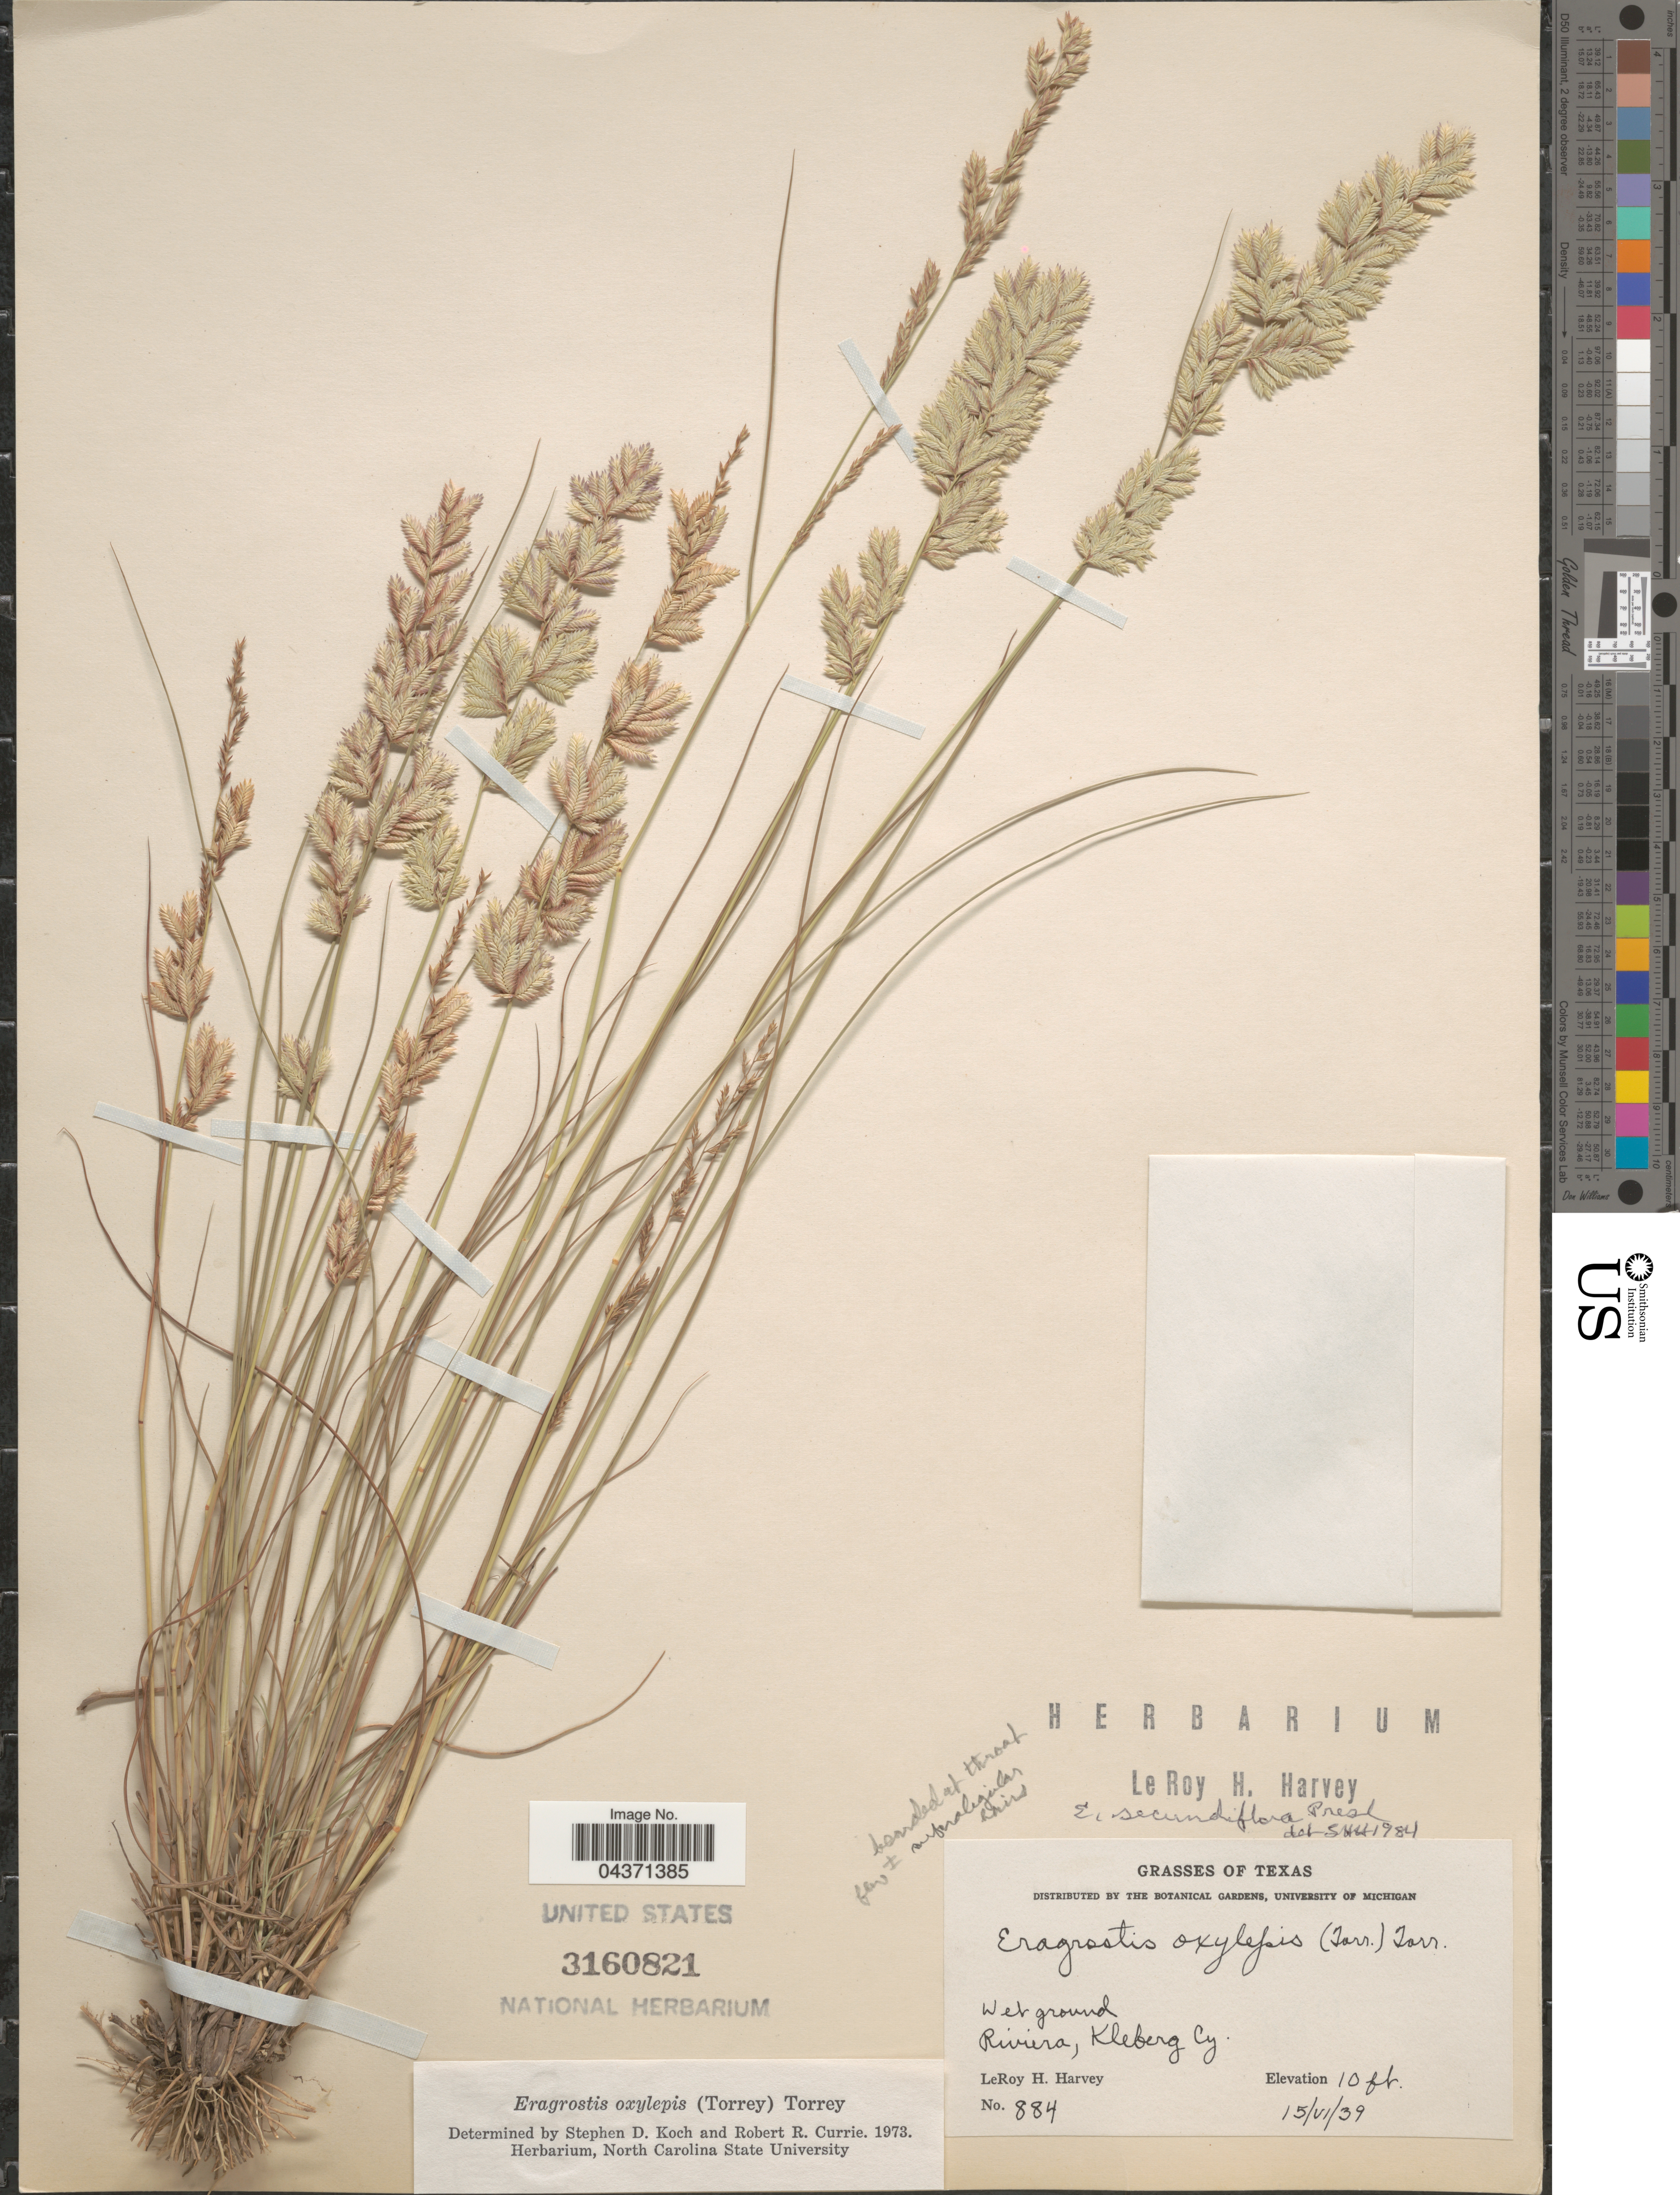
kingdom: Plantae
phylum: Tracheophyta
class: Liliopsida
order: Poales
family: Poaceae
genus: Eragrostis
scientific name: Eragrostis secundiflora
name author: J. Presl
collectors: L. H. Harvey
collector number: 884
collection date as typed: Transcribed d/m/y: 15/6/39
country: United States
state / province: Texas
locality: Riviera, Kleberg Cy.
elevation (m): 3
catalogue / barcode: US 3160821